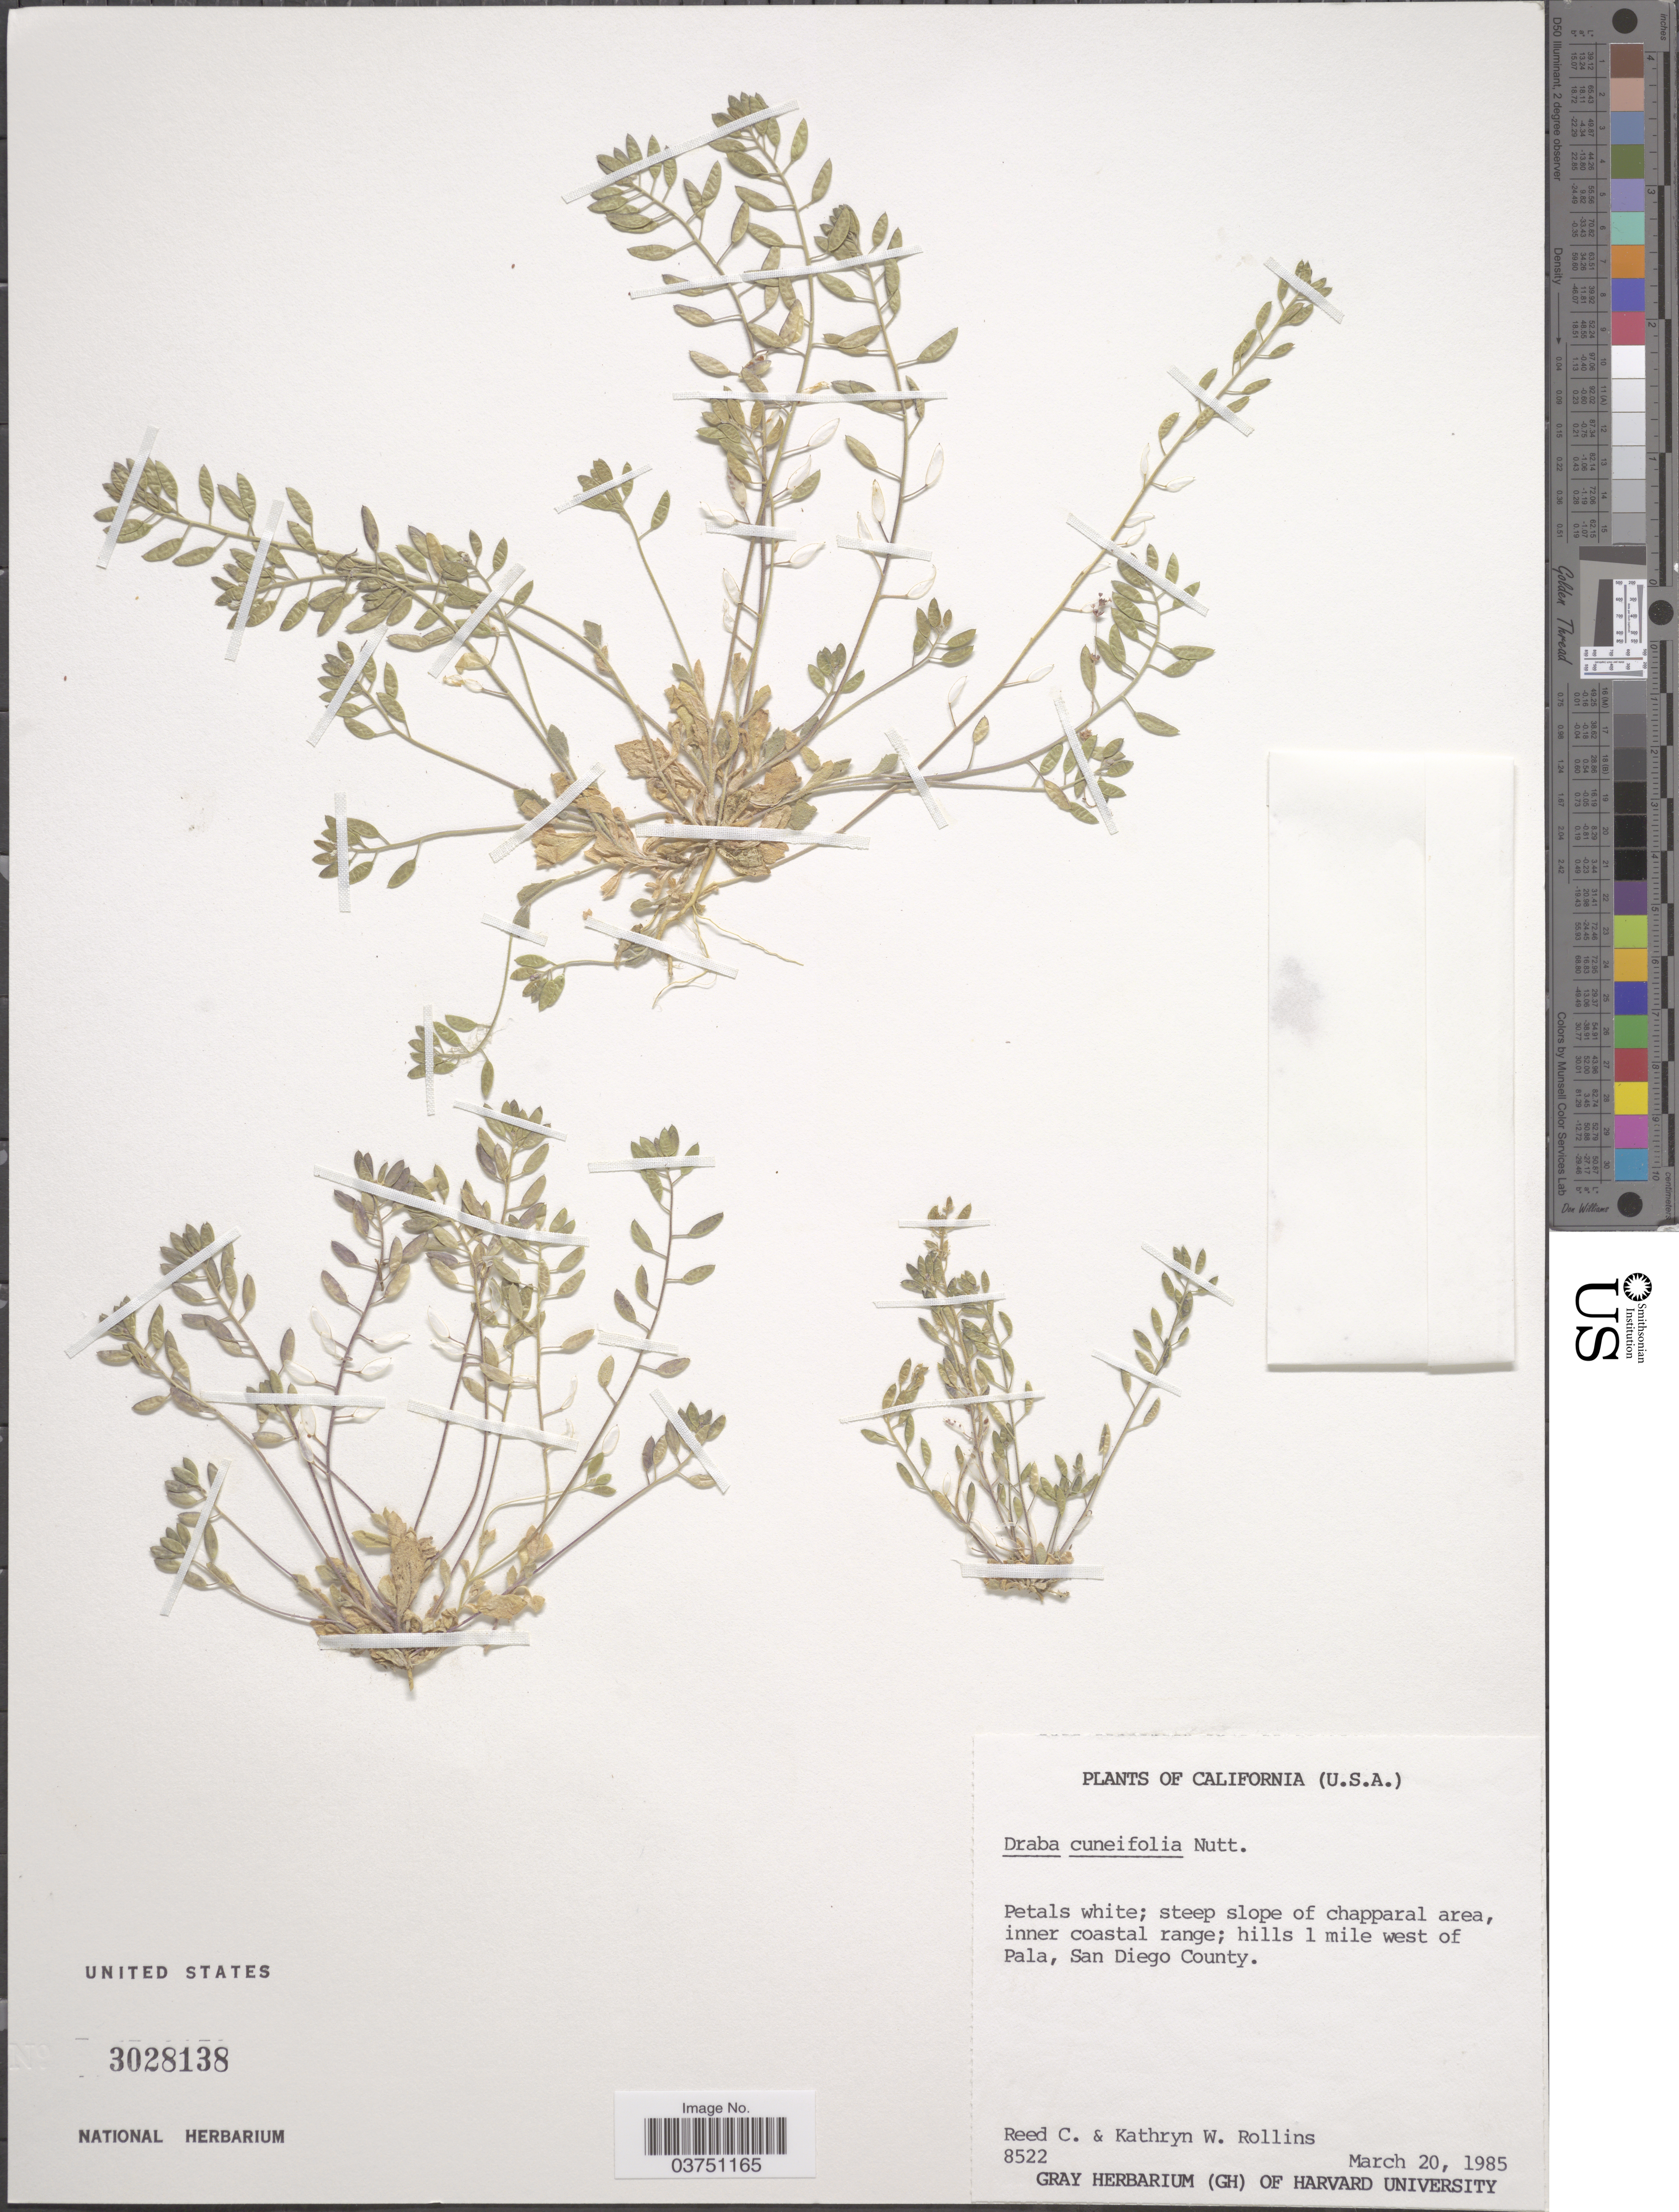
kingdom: Plantae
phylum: Tracheophyta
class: Magnoliopsida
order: Brassicales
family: Brassicaceae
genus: Draba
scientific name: Draba cuneifolia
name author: Nutt.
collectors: R. C. Rollins & K. W. Rollins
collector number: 8522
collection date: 1985-03-20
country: United States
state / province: California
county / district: San Diego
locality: Hills 1 mile west of Pala, San Diego County.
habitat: steep slope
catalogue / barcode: US 3028138